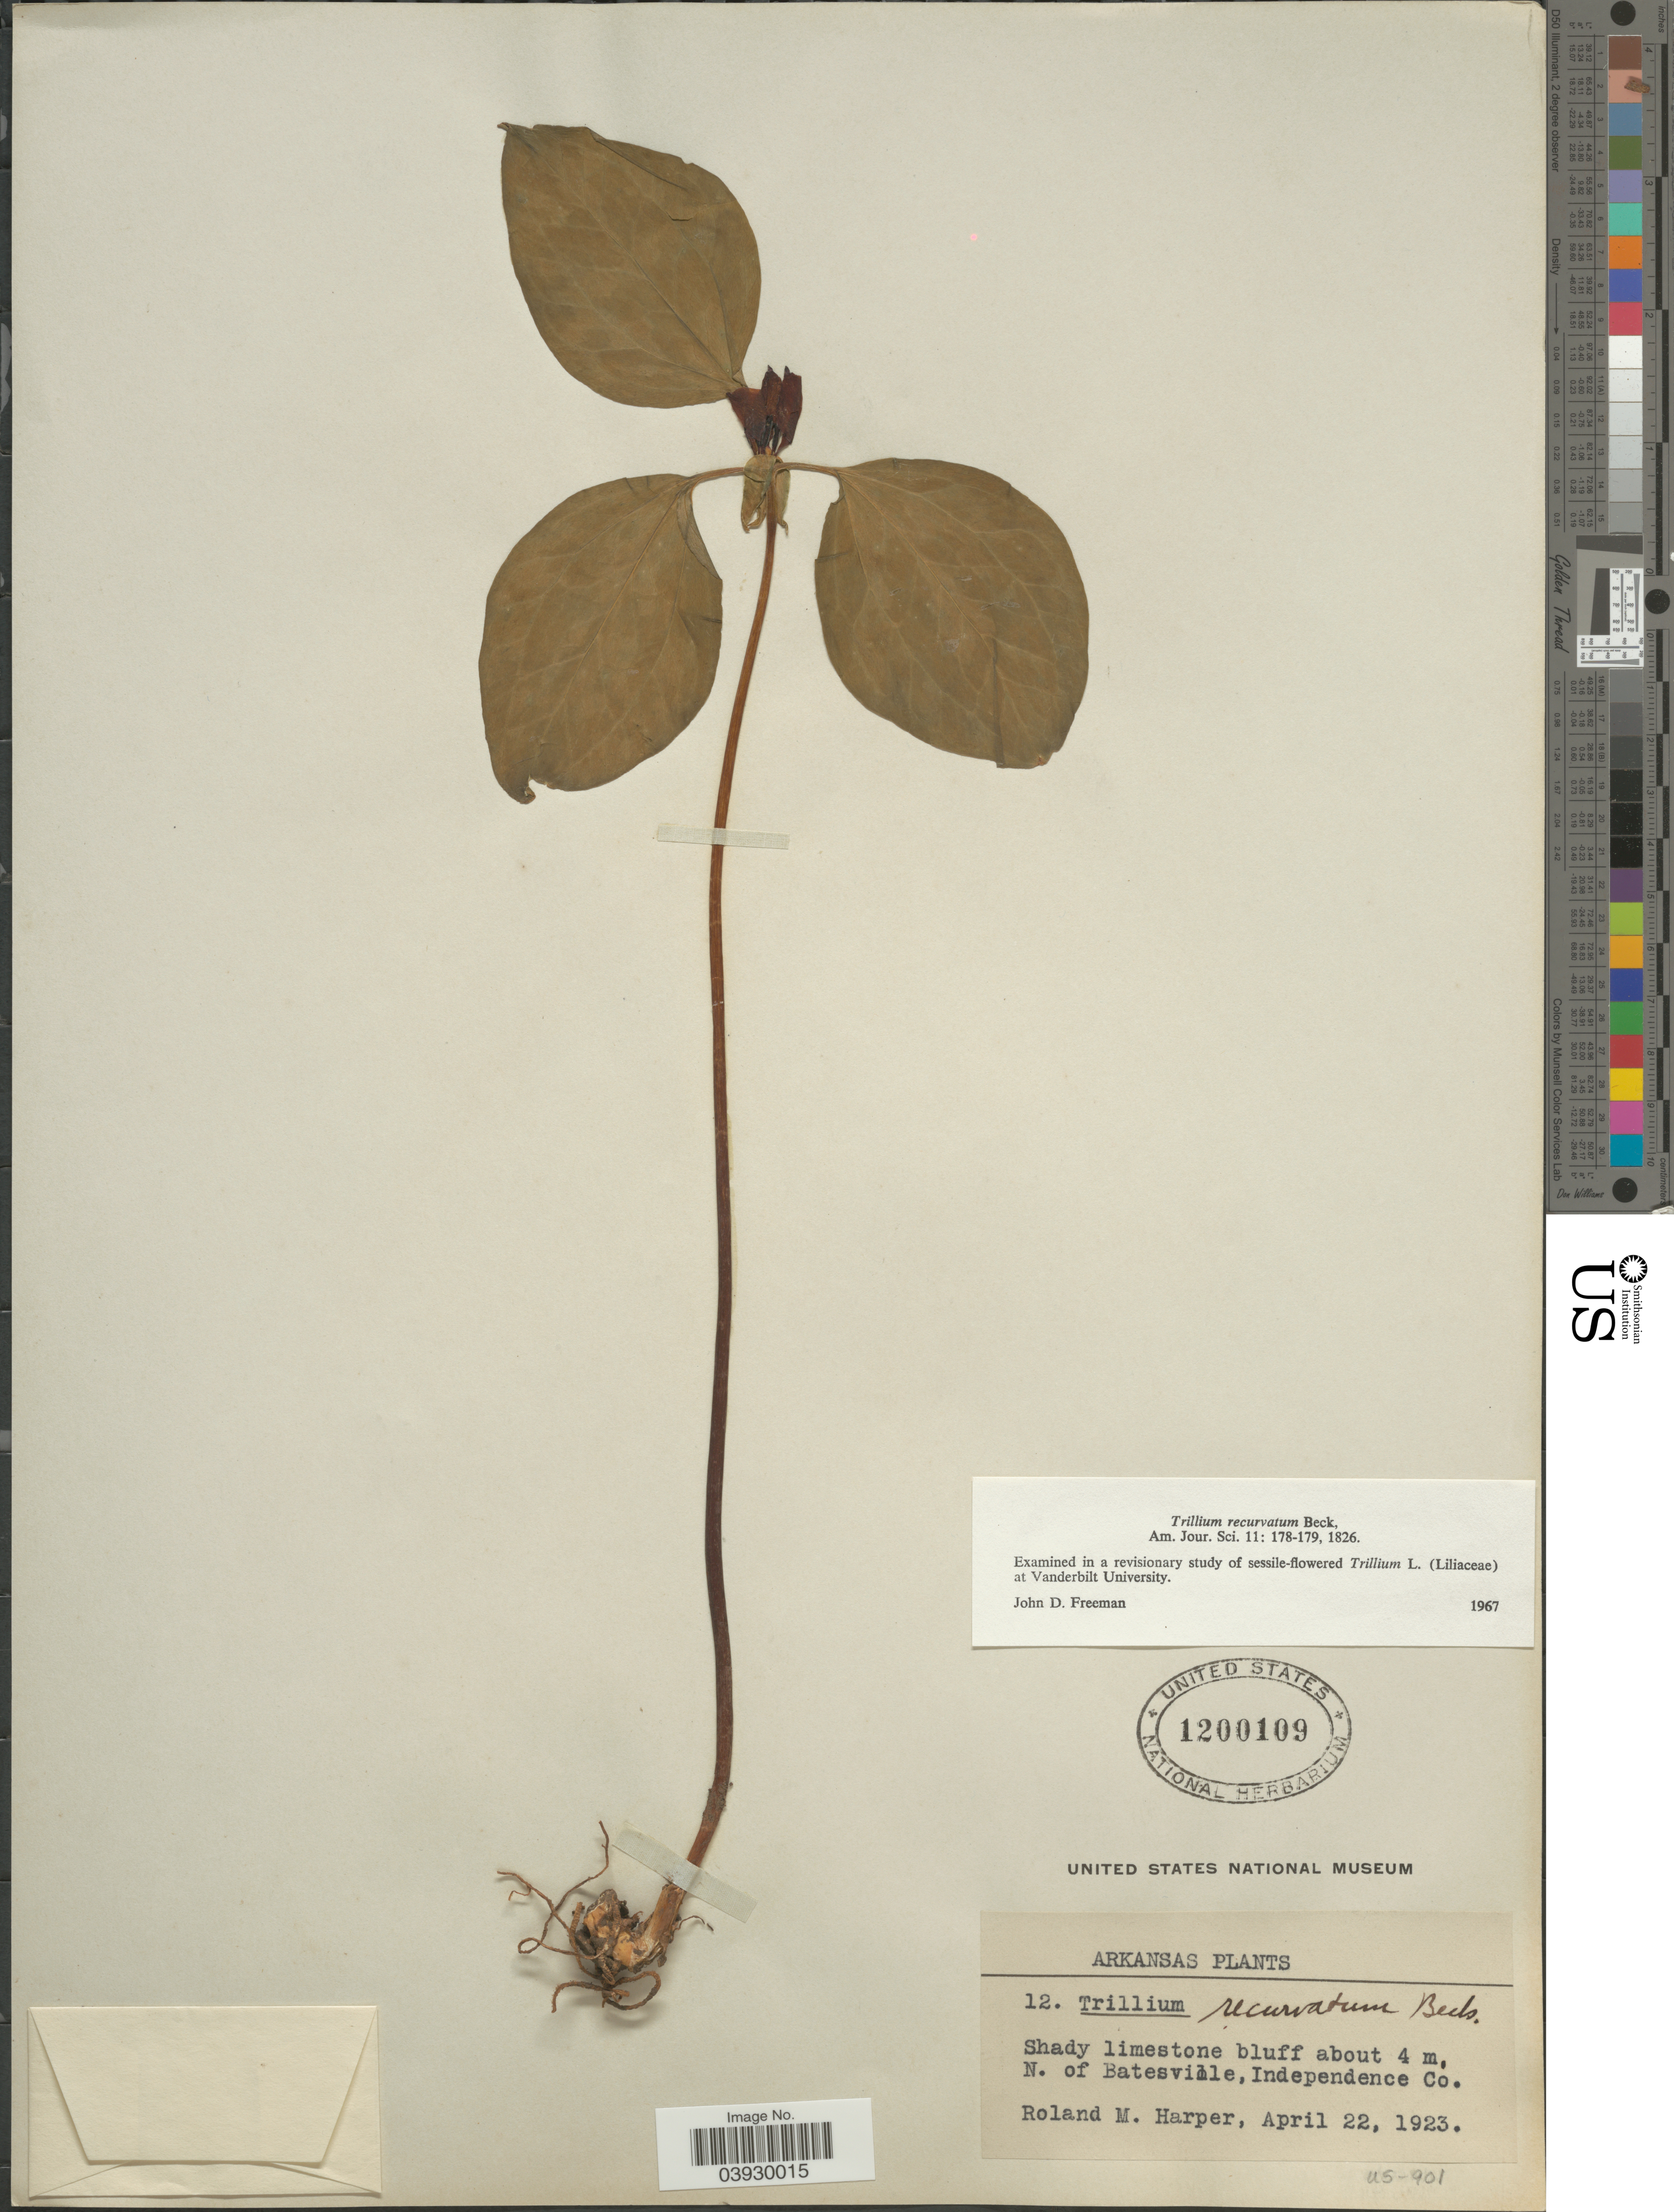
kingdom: Plantae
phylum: Tracheophyta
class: Liliopsida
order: Liliales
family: Melanthiaceae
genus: Trillium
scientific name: Trillium recurvatum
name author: L.C. Beck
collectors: R. M. Harper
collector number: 12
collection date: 1923-04-22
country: United States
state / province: Arkansas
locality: Shady limestone bluff about 4 m. N. of Batesville, Independence Co.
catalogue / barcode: US 1200109